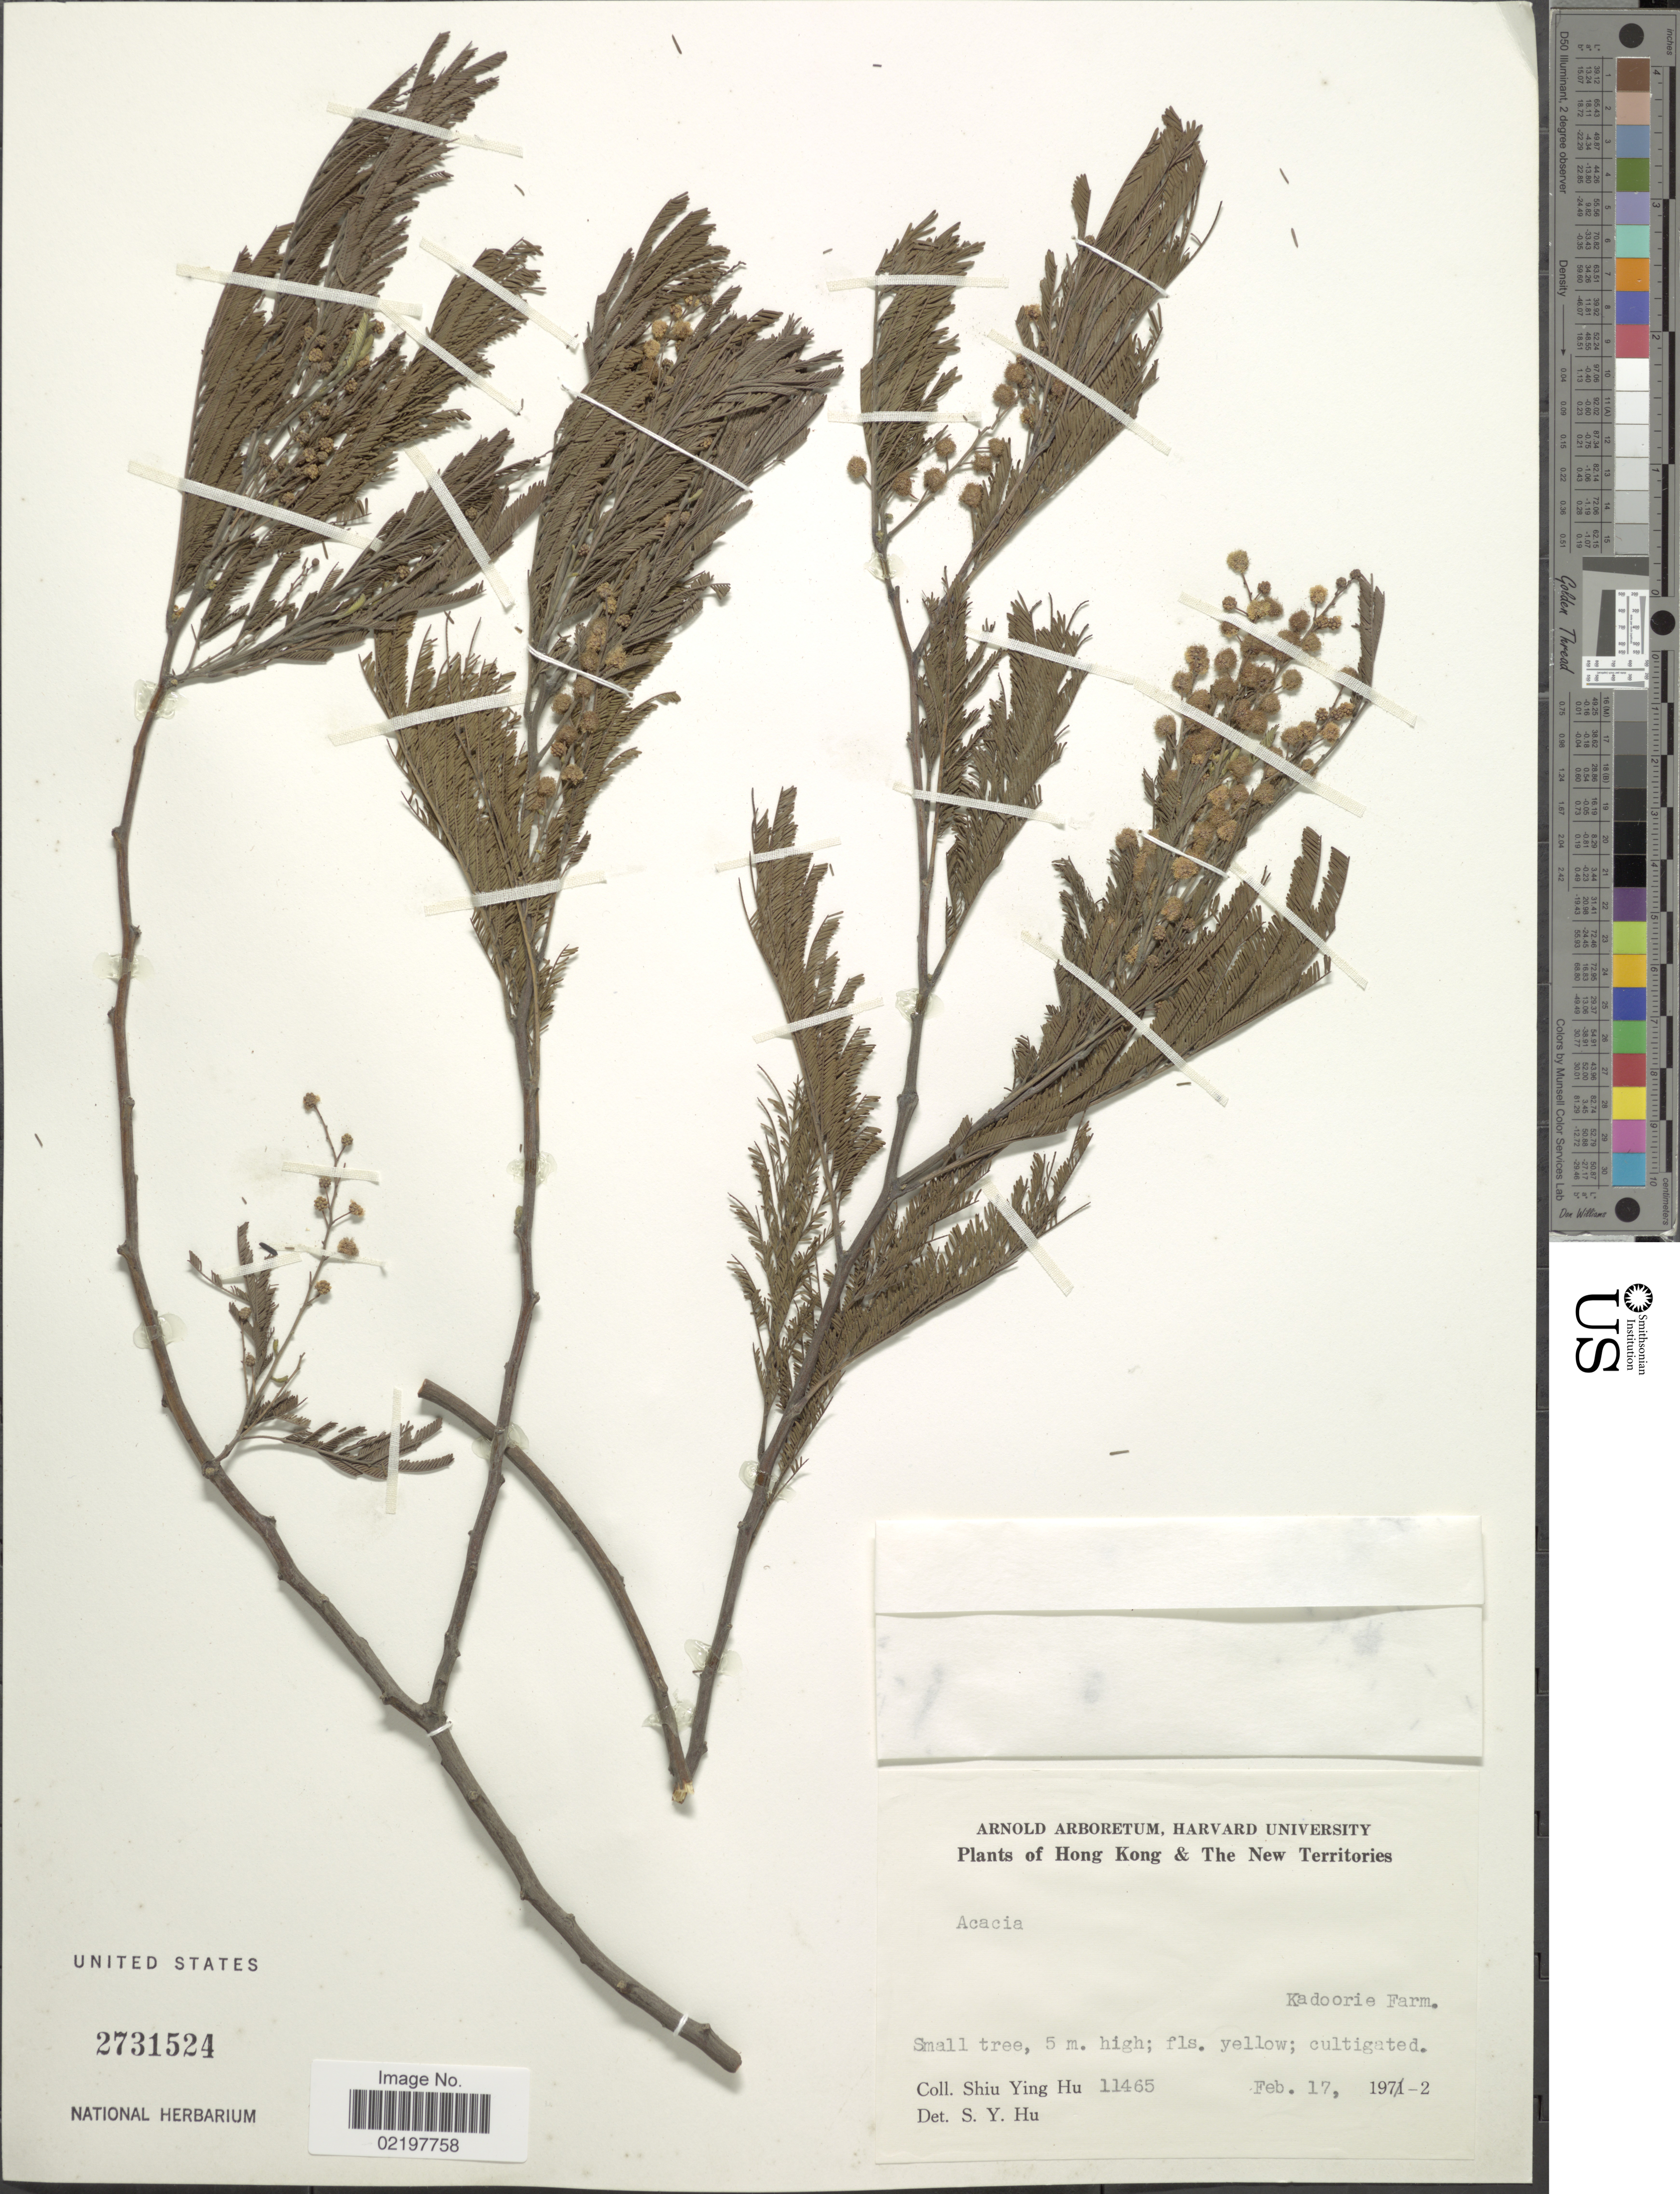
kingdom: Plantae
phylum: Tracheophyta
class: Magnoliopsida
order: Fabales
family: Fabaceae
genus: Acacia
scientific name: Acacia sp.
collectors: S. Y. Hu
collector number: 11465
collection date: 1972-02-17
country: China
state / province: Hong Kong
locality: Hong Kong & The New Territories, Kadoorie Farm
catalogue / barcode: US 2731524